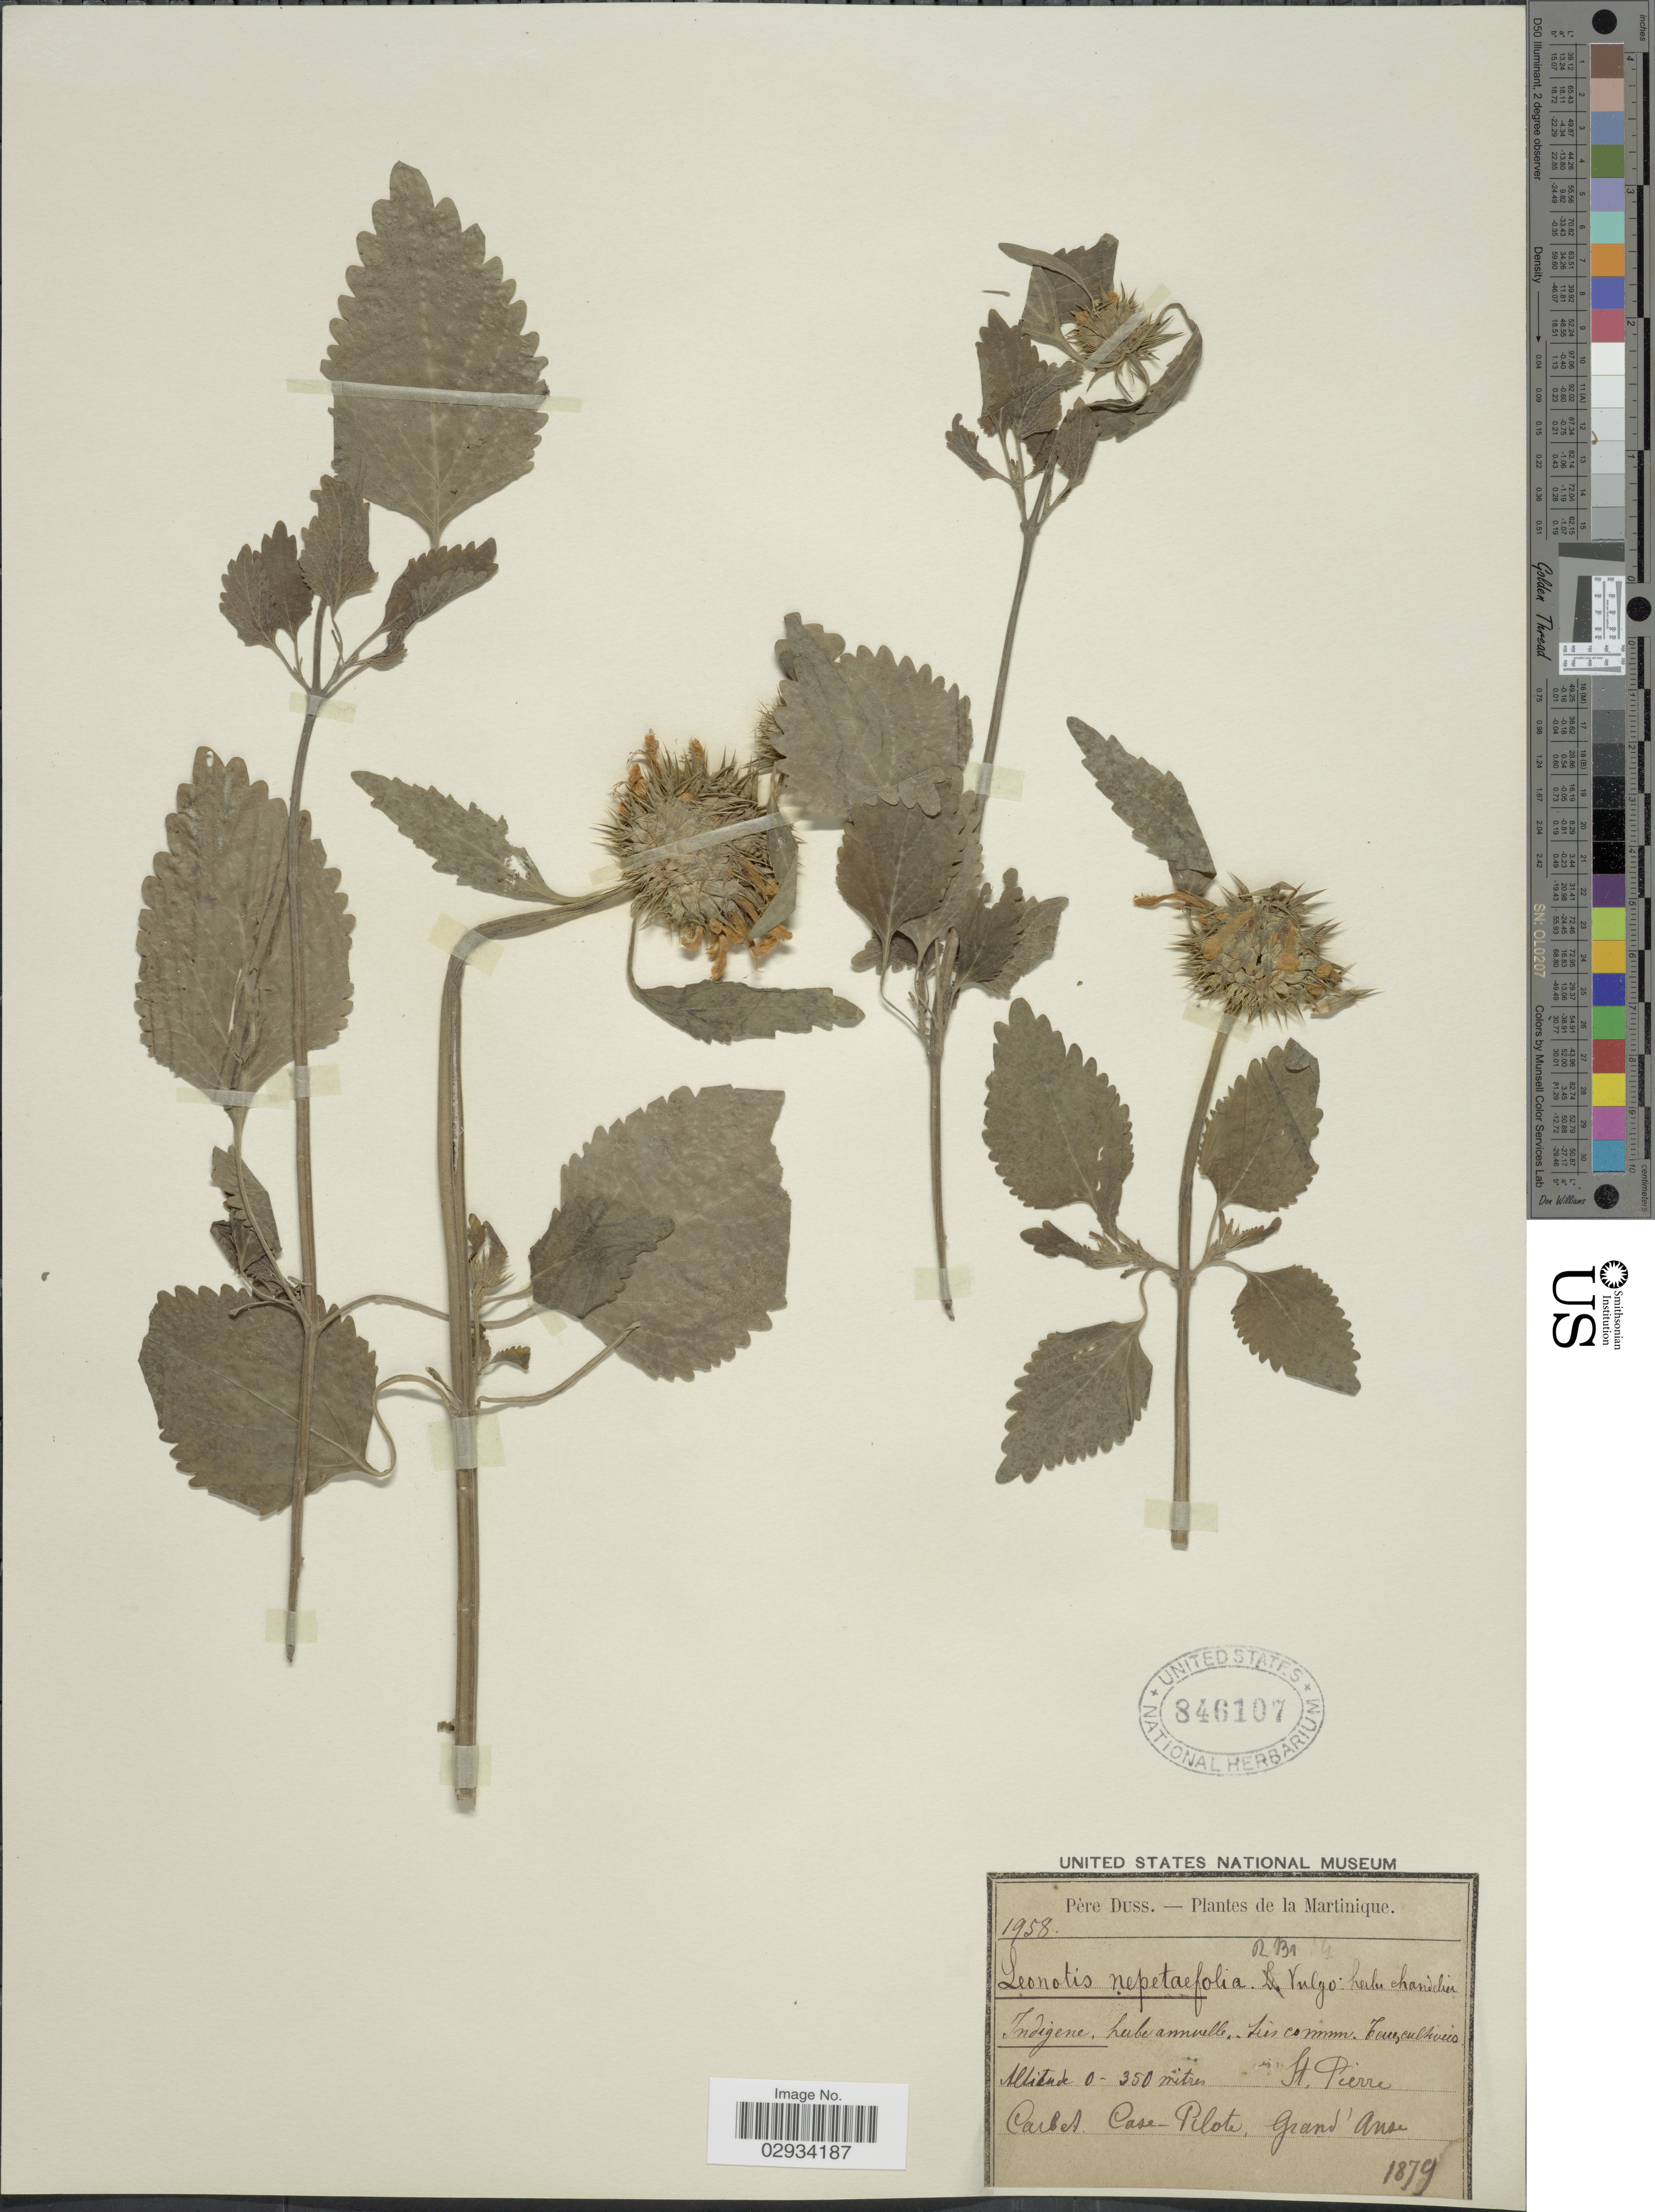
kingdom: Plantae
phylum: Tracheophyta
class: Magnoliopsida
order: Lamiales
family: Lamiaceae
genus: Leonotis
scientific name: Leonotis nepetifolia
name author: (L.) R. Br.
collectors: Père Duss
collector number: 1958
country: Martinique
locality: St. Pierre. Carbet Case-Pilote. Grand Anse.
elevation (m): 0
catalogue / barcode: US 846107